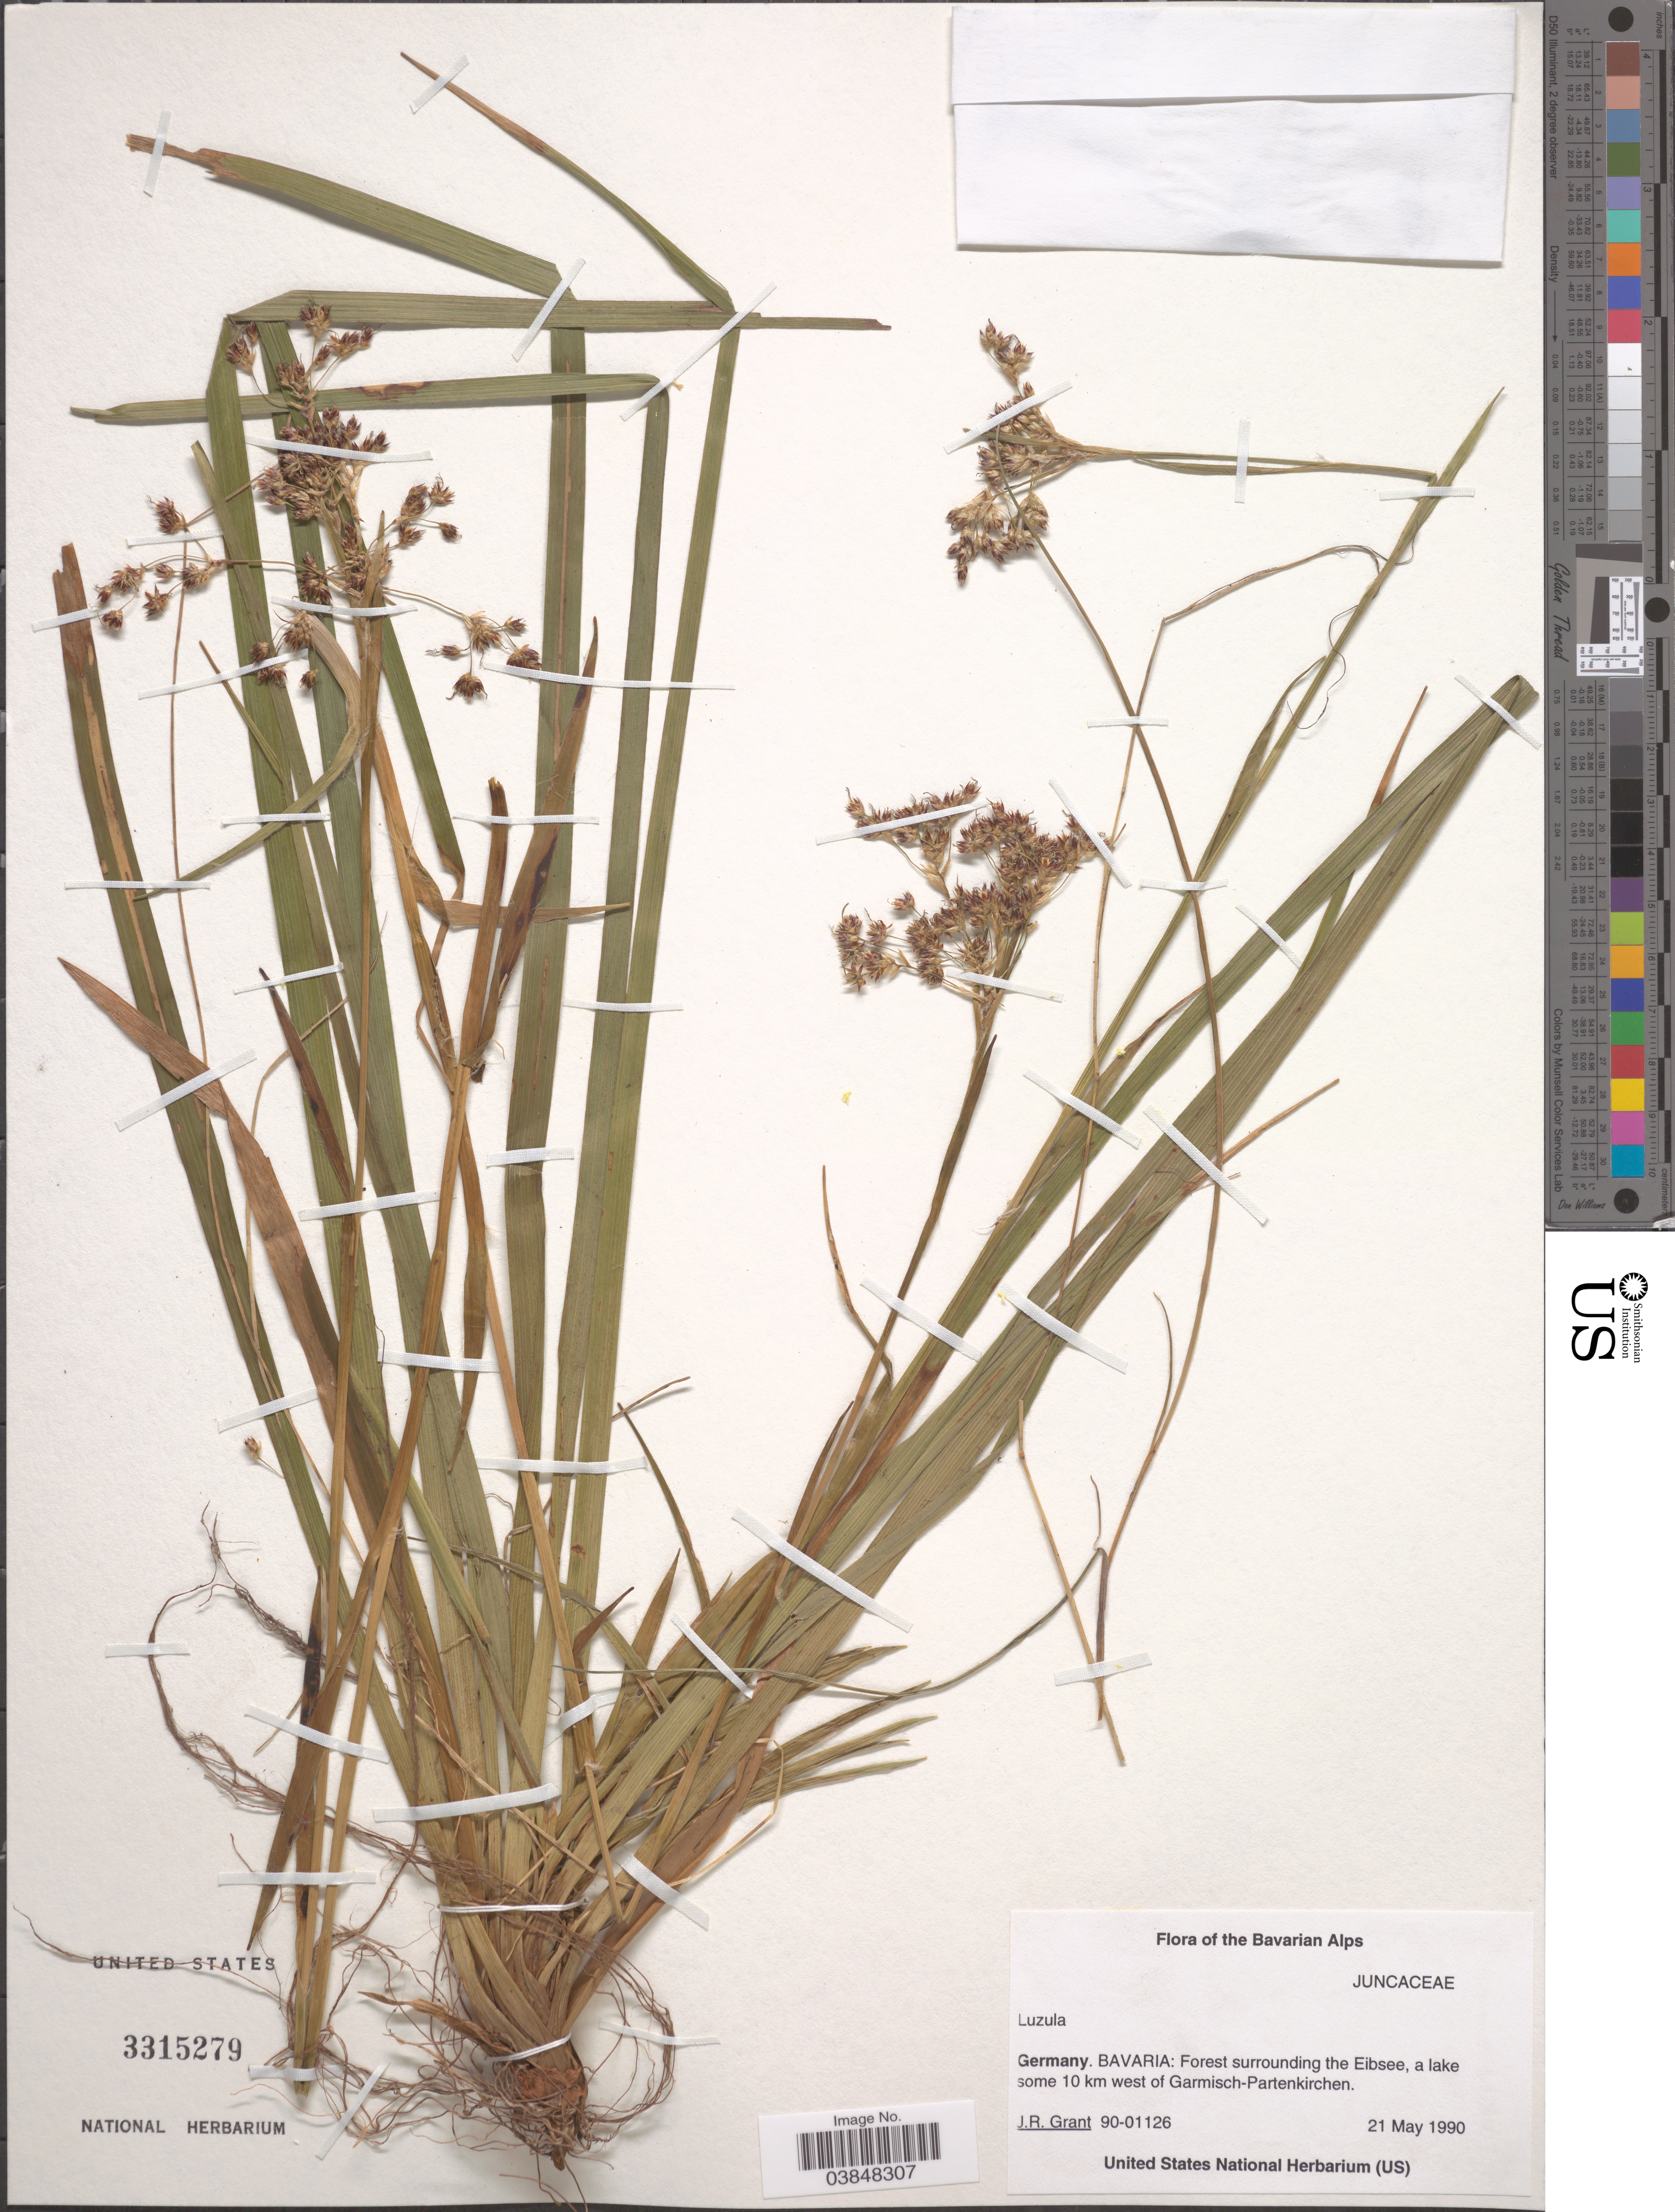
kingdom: Plantae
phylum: Tracheophyta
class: Liliopsida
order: Poales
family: Juncaceae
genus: Luzula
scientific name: Luzula sp.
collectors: J. Grant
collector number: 90-01126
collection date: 1990-05-21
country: Germany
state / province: Bayern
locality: Bavarian Alps. Bavaria: Forest surroundings the Eibsee, a lake some 10 km west of Garmisch-Partenkirchen.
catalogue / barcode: US 3315279